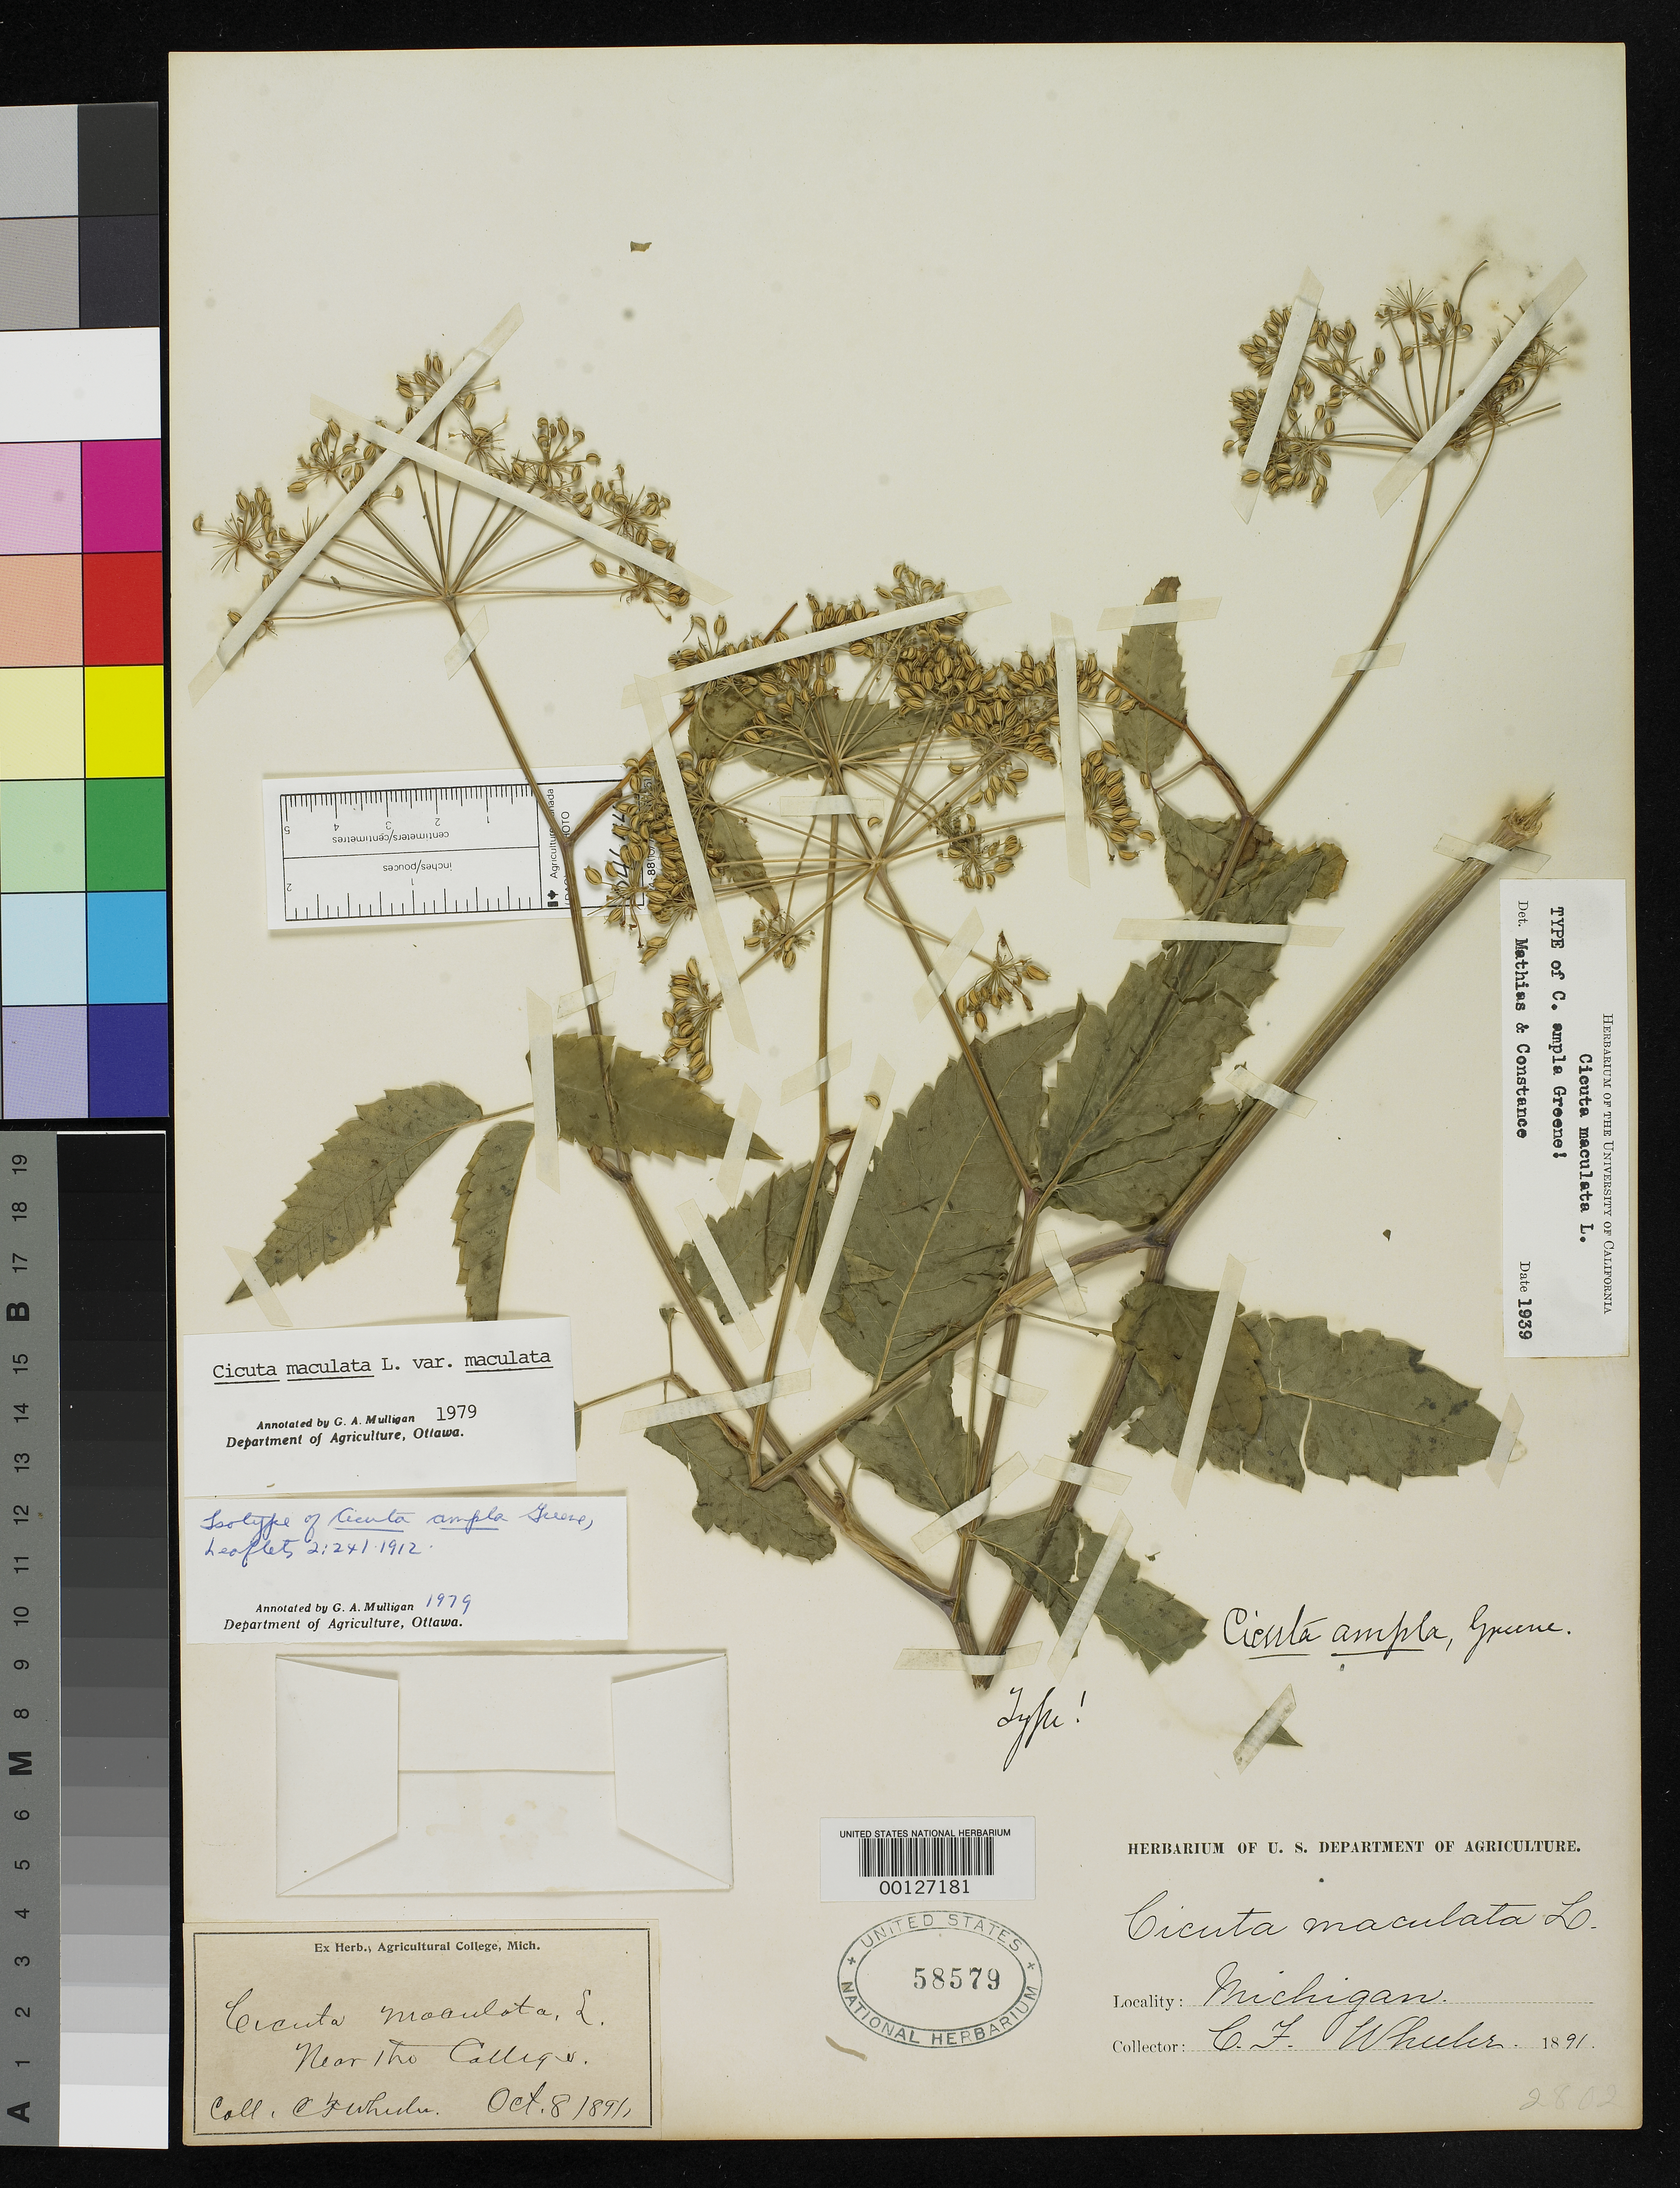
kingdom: Plantae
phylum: Tracheophyta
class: Magnoliopsida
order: Apiales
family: Apiaceae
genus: Cicuta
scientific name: Cicuta ampla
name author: Greene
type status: Isotype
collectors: C. Wheeler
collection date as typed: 08 Oct 1891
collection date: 1891-10-08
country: United States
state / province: Michigan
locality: Near the college.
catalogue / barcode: US 58579